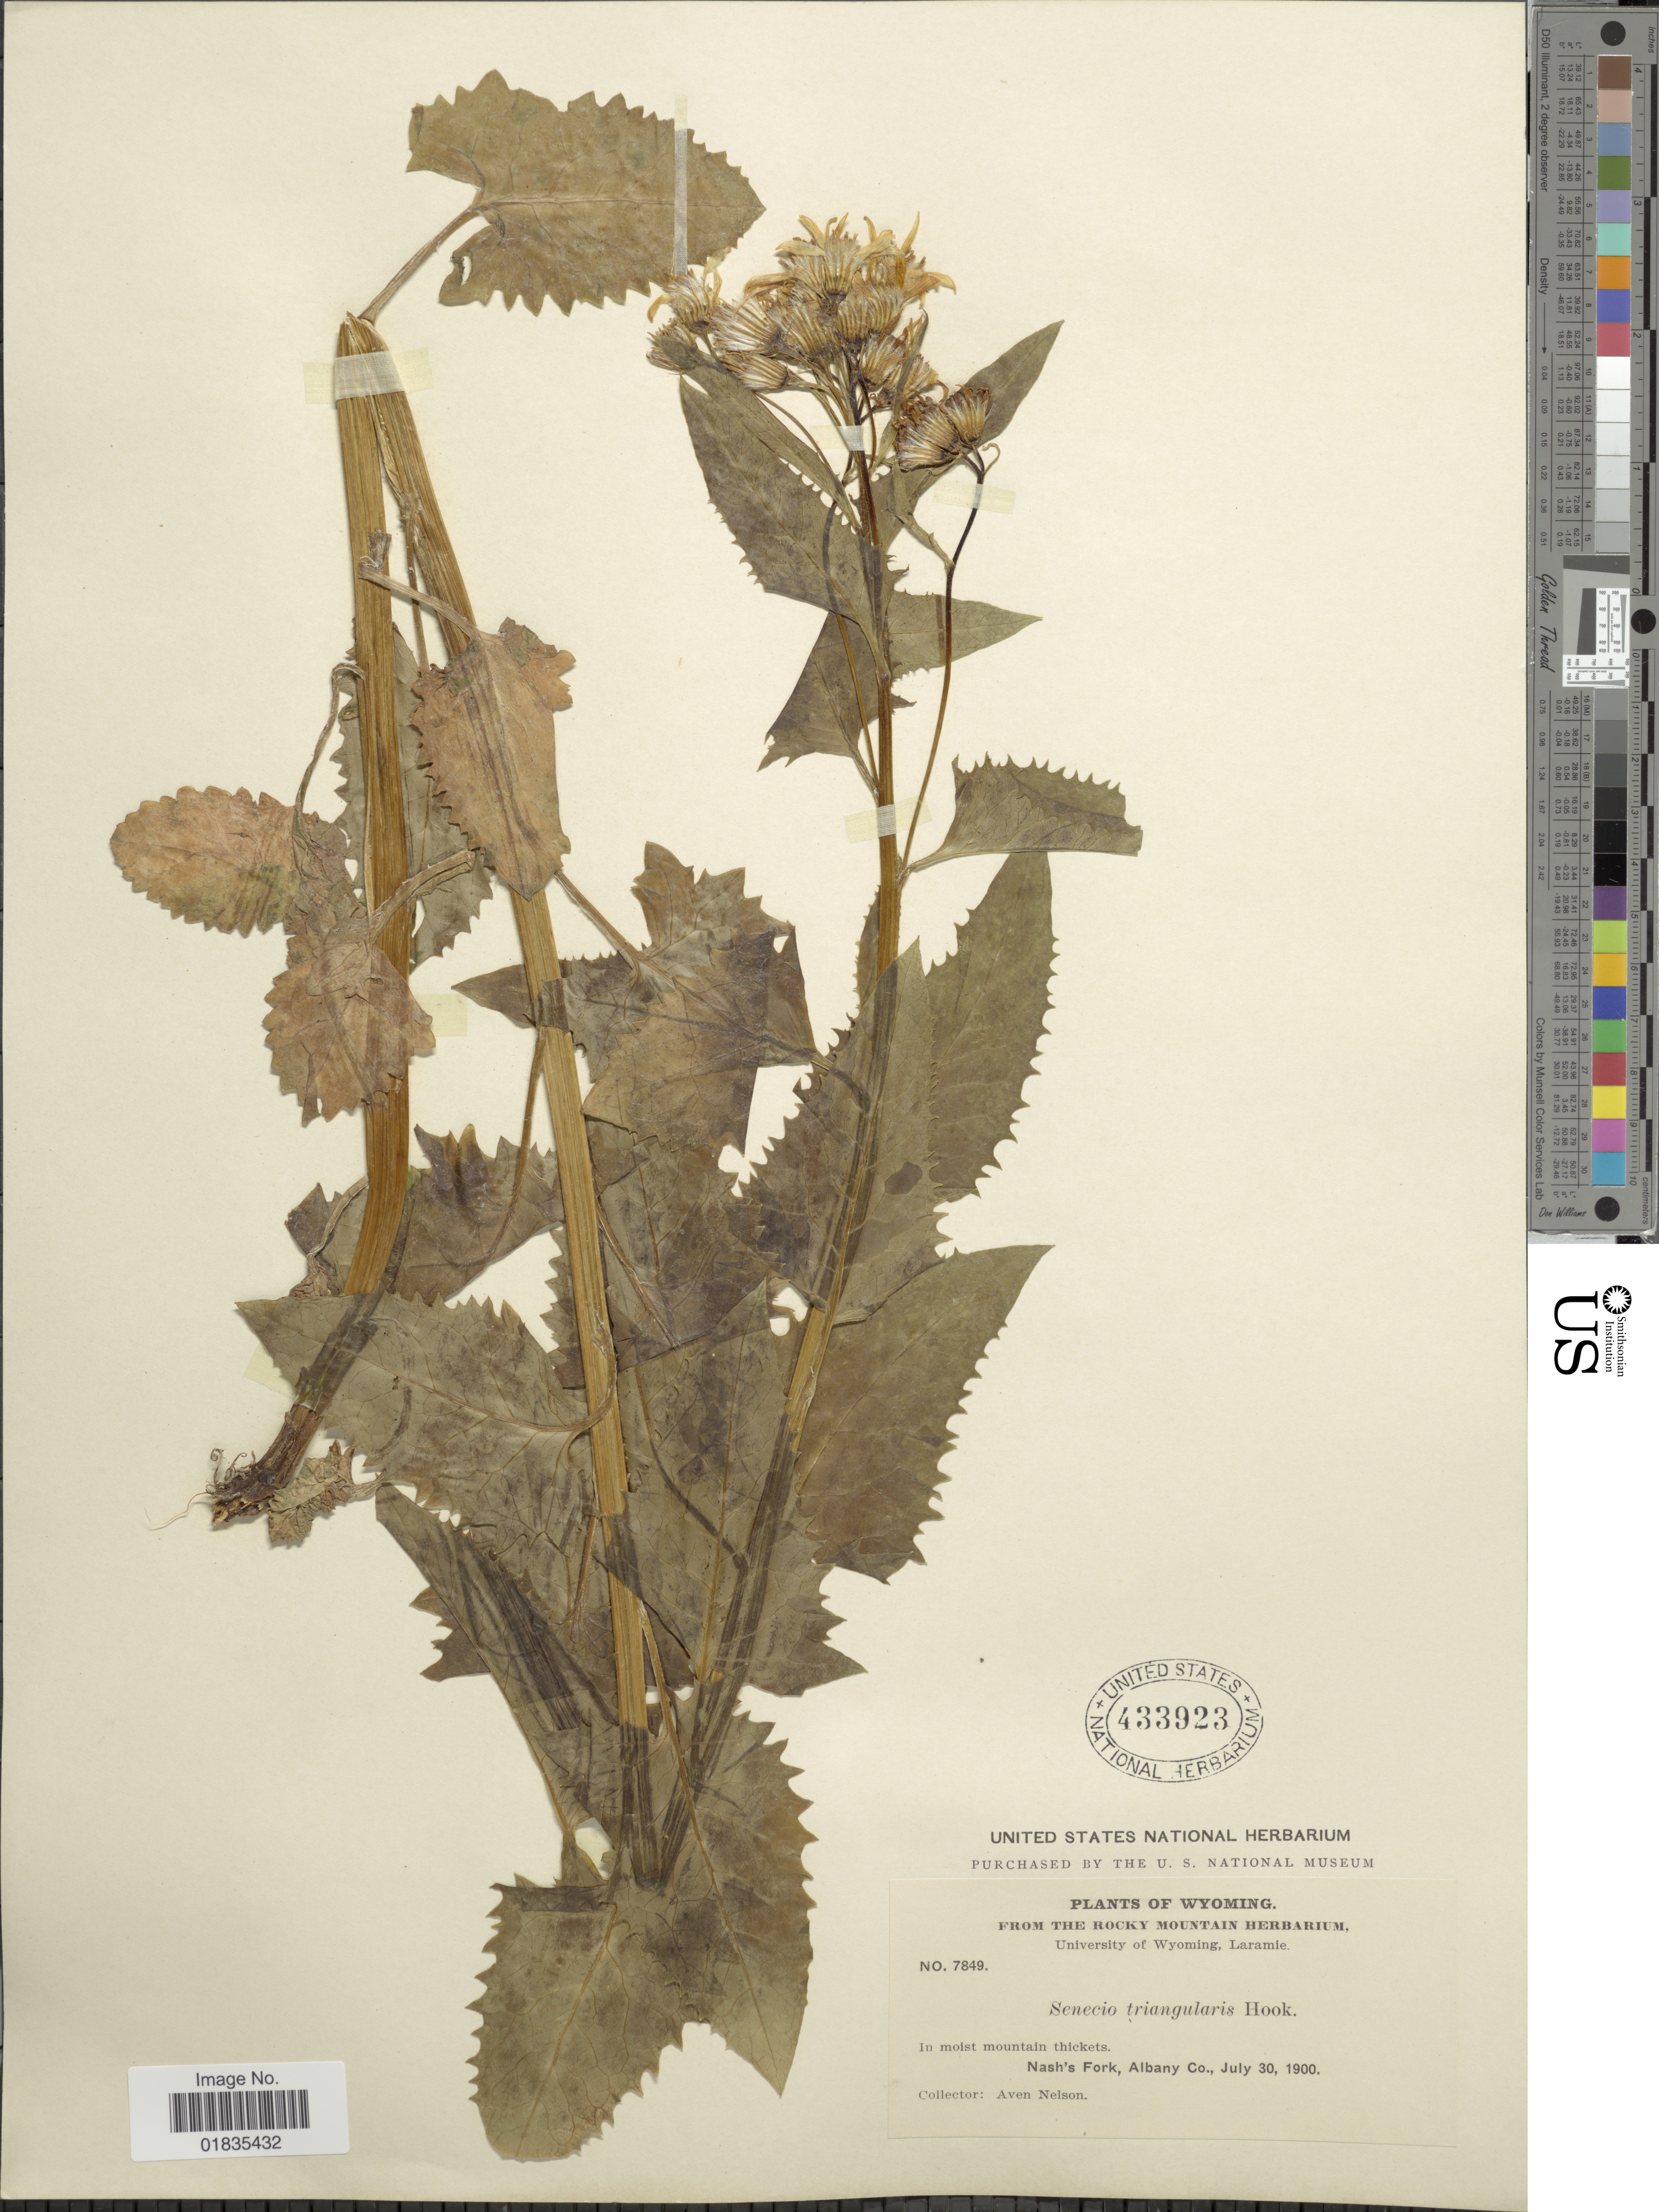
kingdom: Plantae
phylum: Tracheophyta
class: Magnoliopsida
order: Asterales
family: Asteraceae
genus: Senecio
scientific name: Senecio triangularis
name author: Hook.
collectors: A. Nelson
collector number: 7849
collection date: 1900-07-30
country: United States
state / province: Wyoming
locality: In moist mountain thickets, Nash's Fork, Albany Co.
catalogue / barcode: US 433923